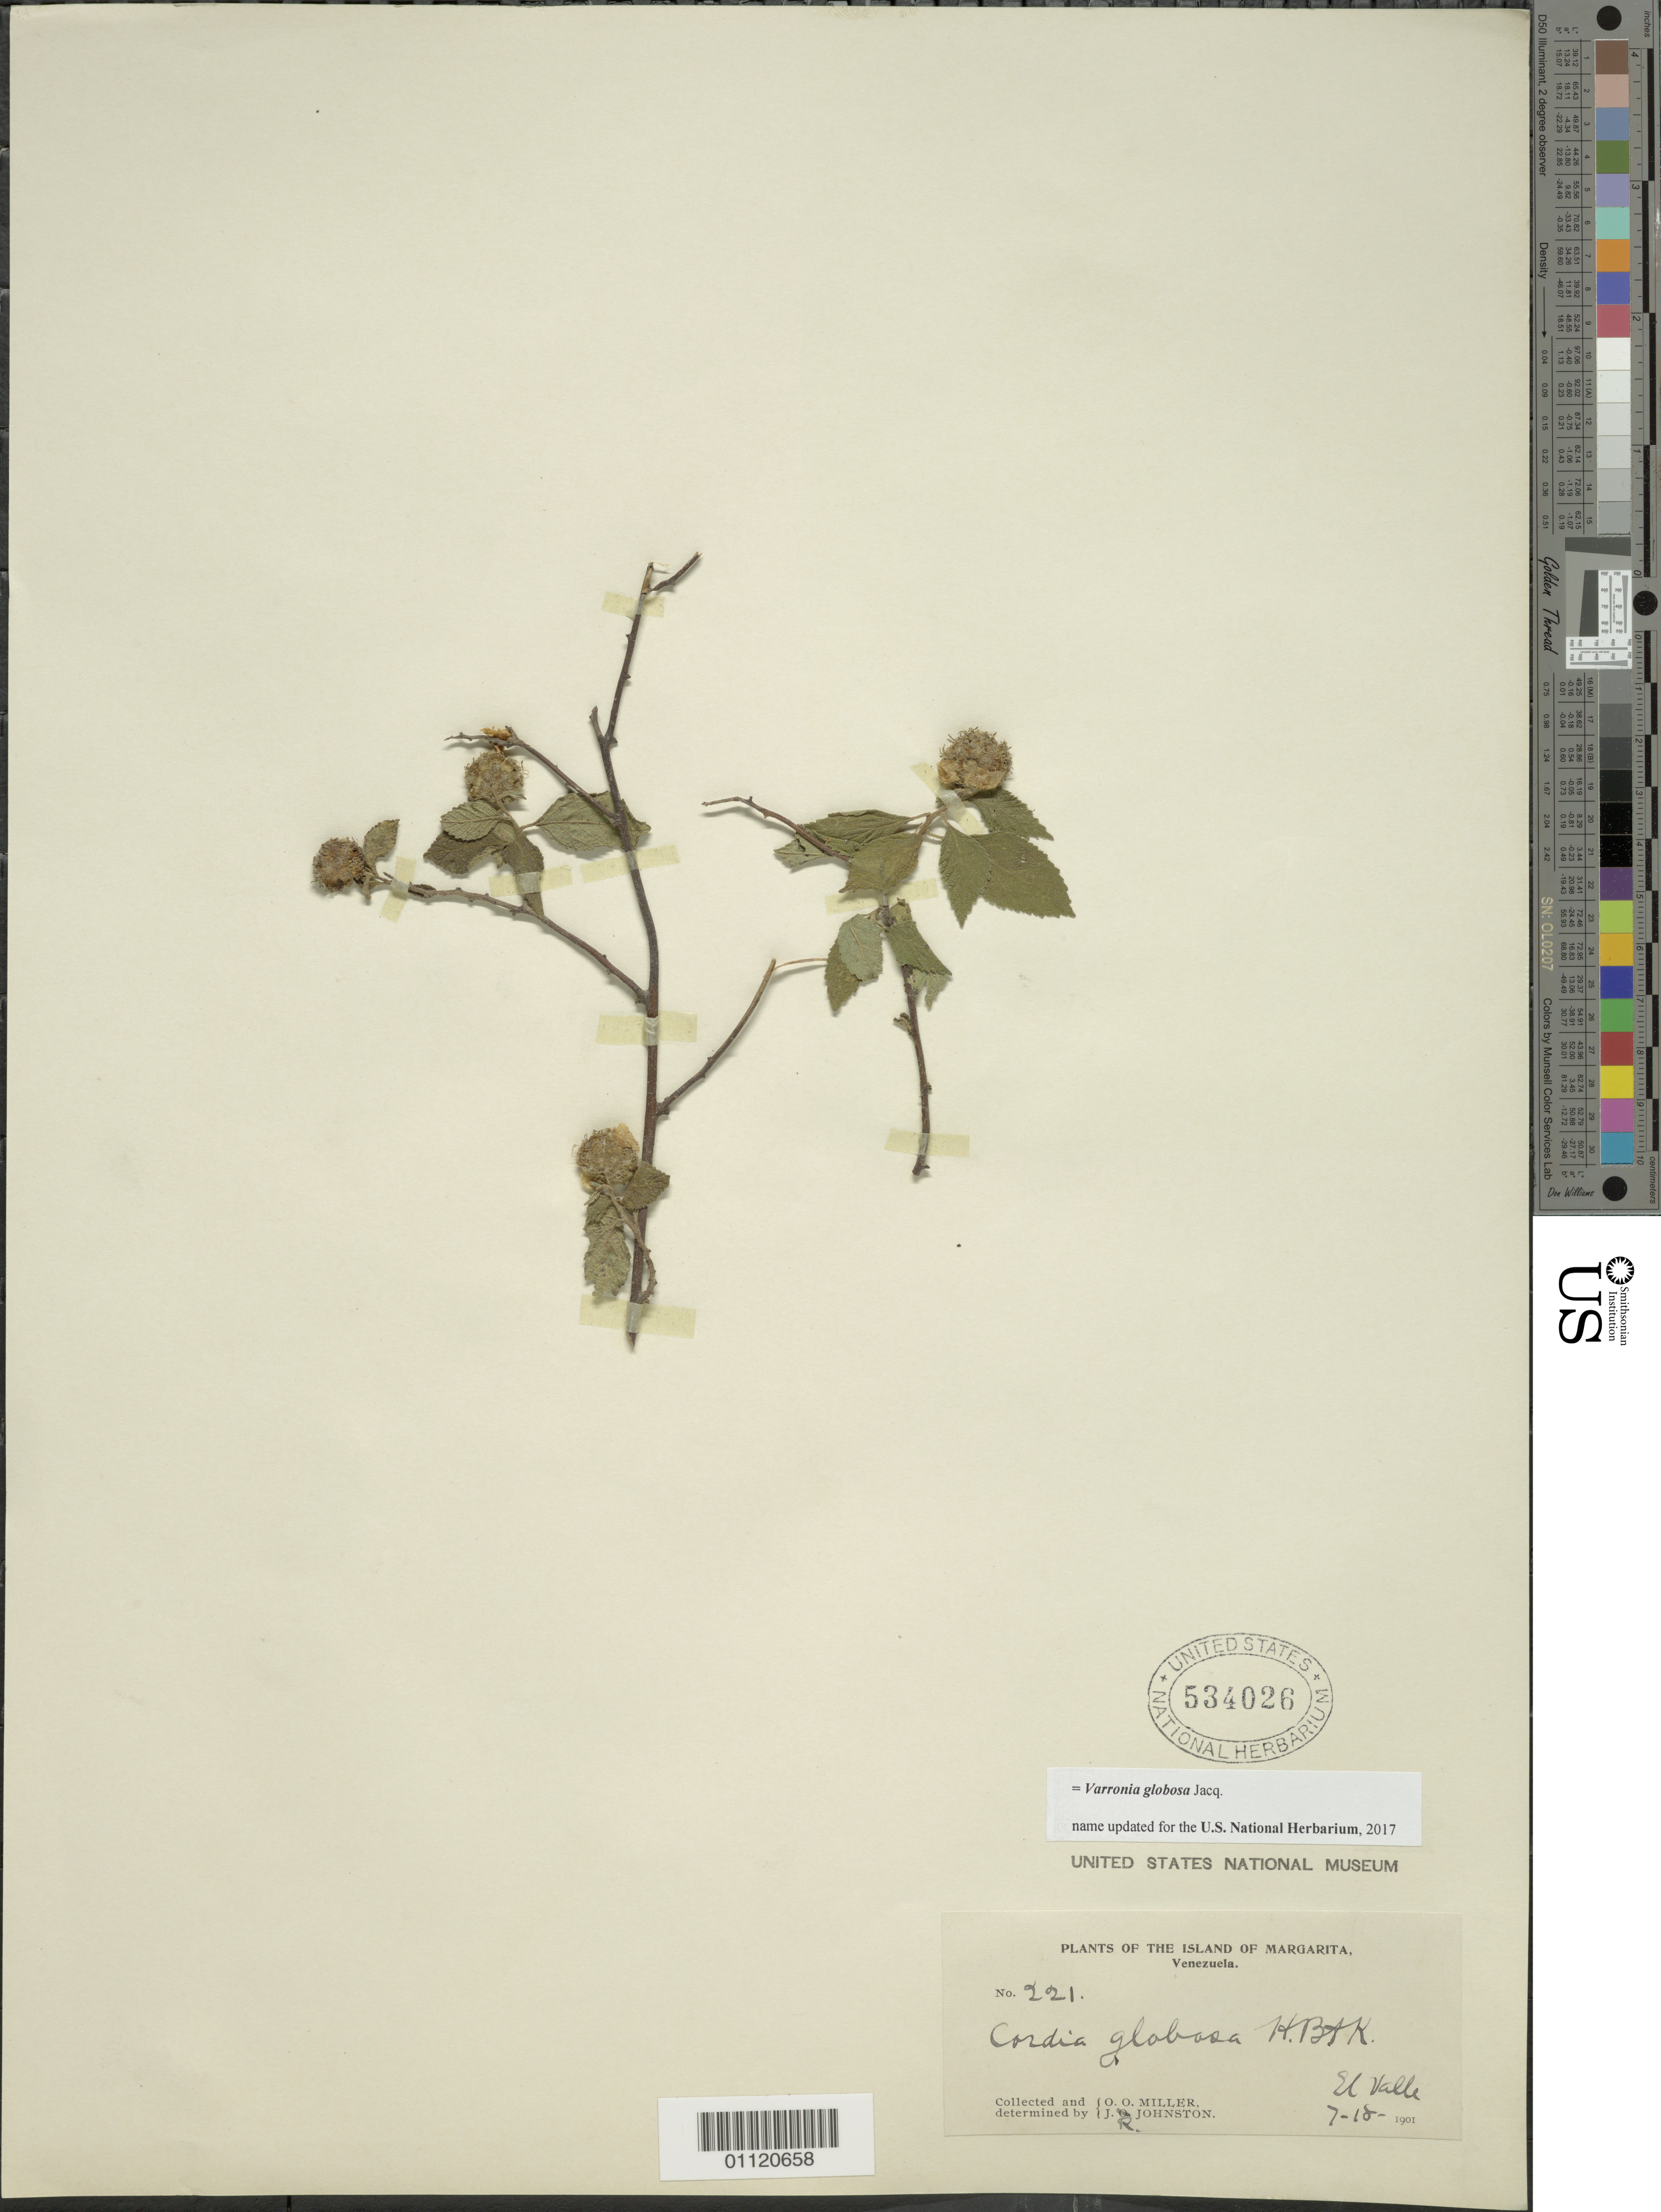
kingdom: Plantae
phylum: Tracheophyta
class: Magnoliopsida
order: Boraginales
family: Cordiaceae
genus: Varronia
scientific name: Varronia globosa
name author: Jacq.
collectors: O. O. Miller & J. Johnston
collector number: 221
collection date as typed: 18 Jul 1901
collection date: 1901-07-18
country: Venezuela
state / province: Nueva Esparta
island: Margarita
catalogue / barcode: US 534026